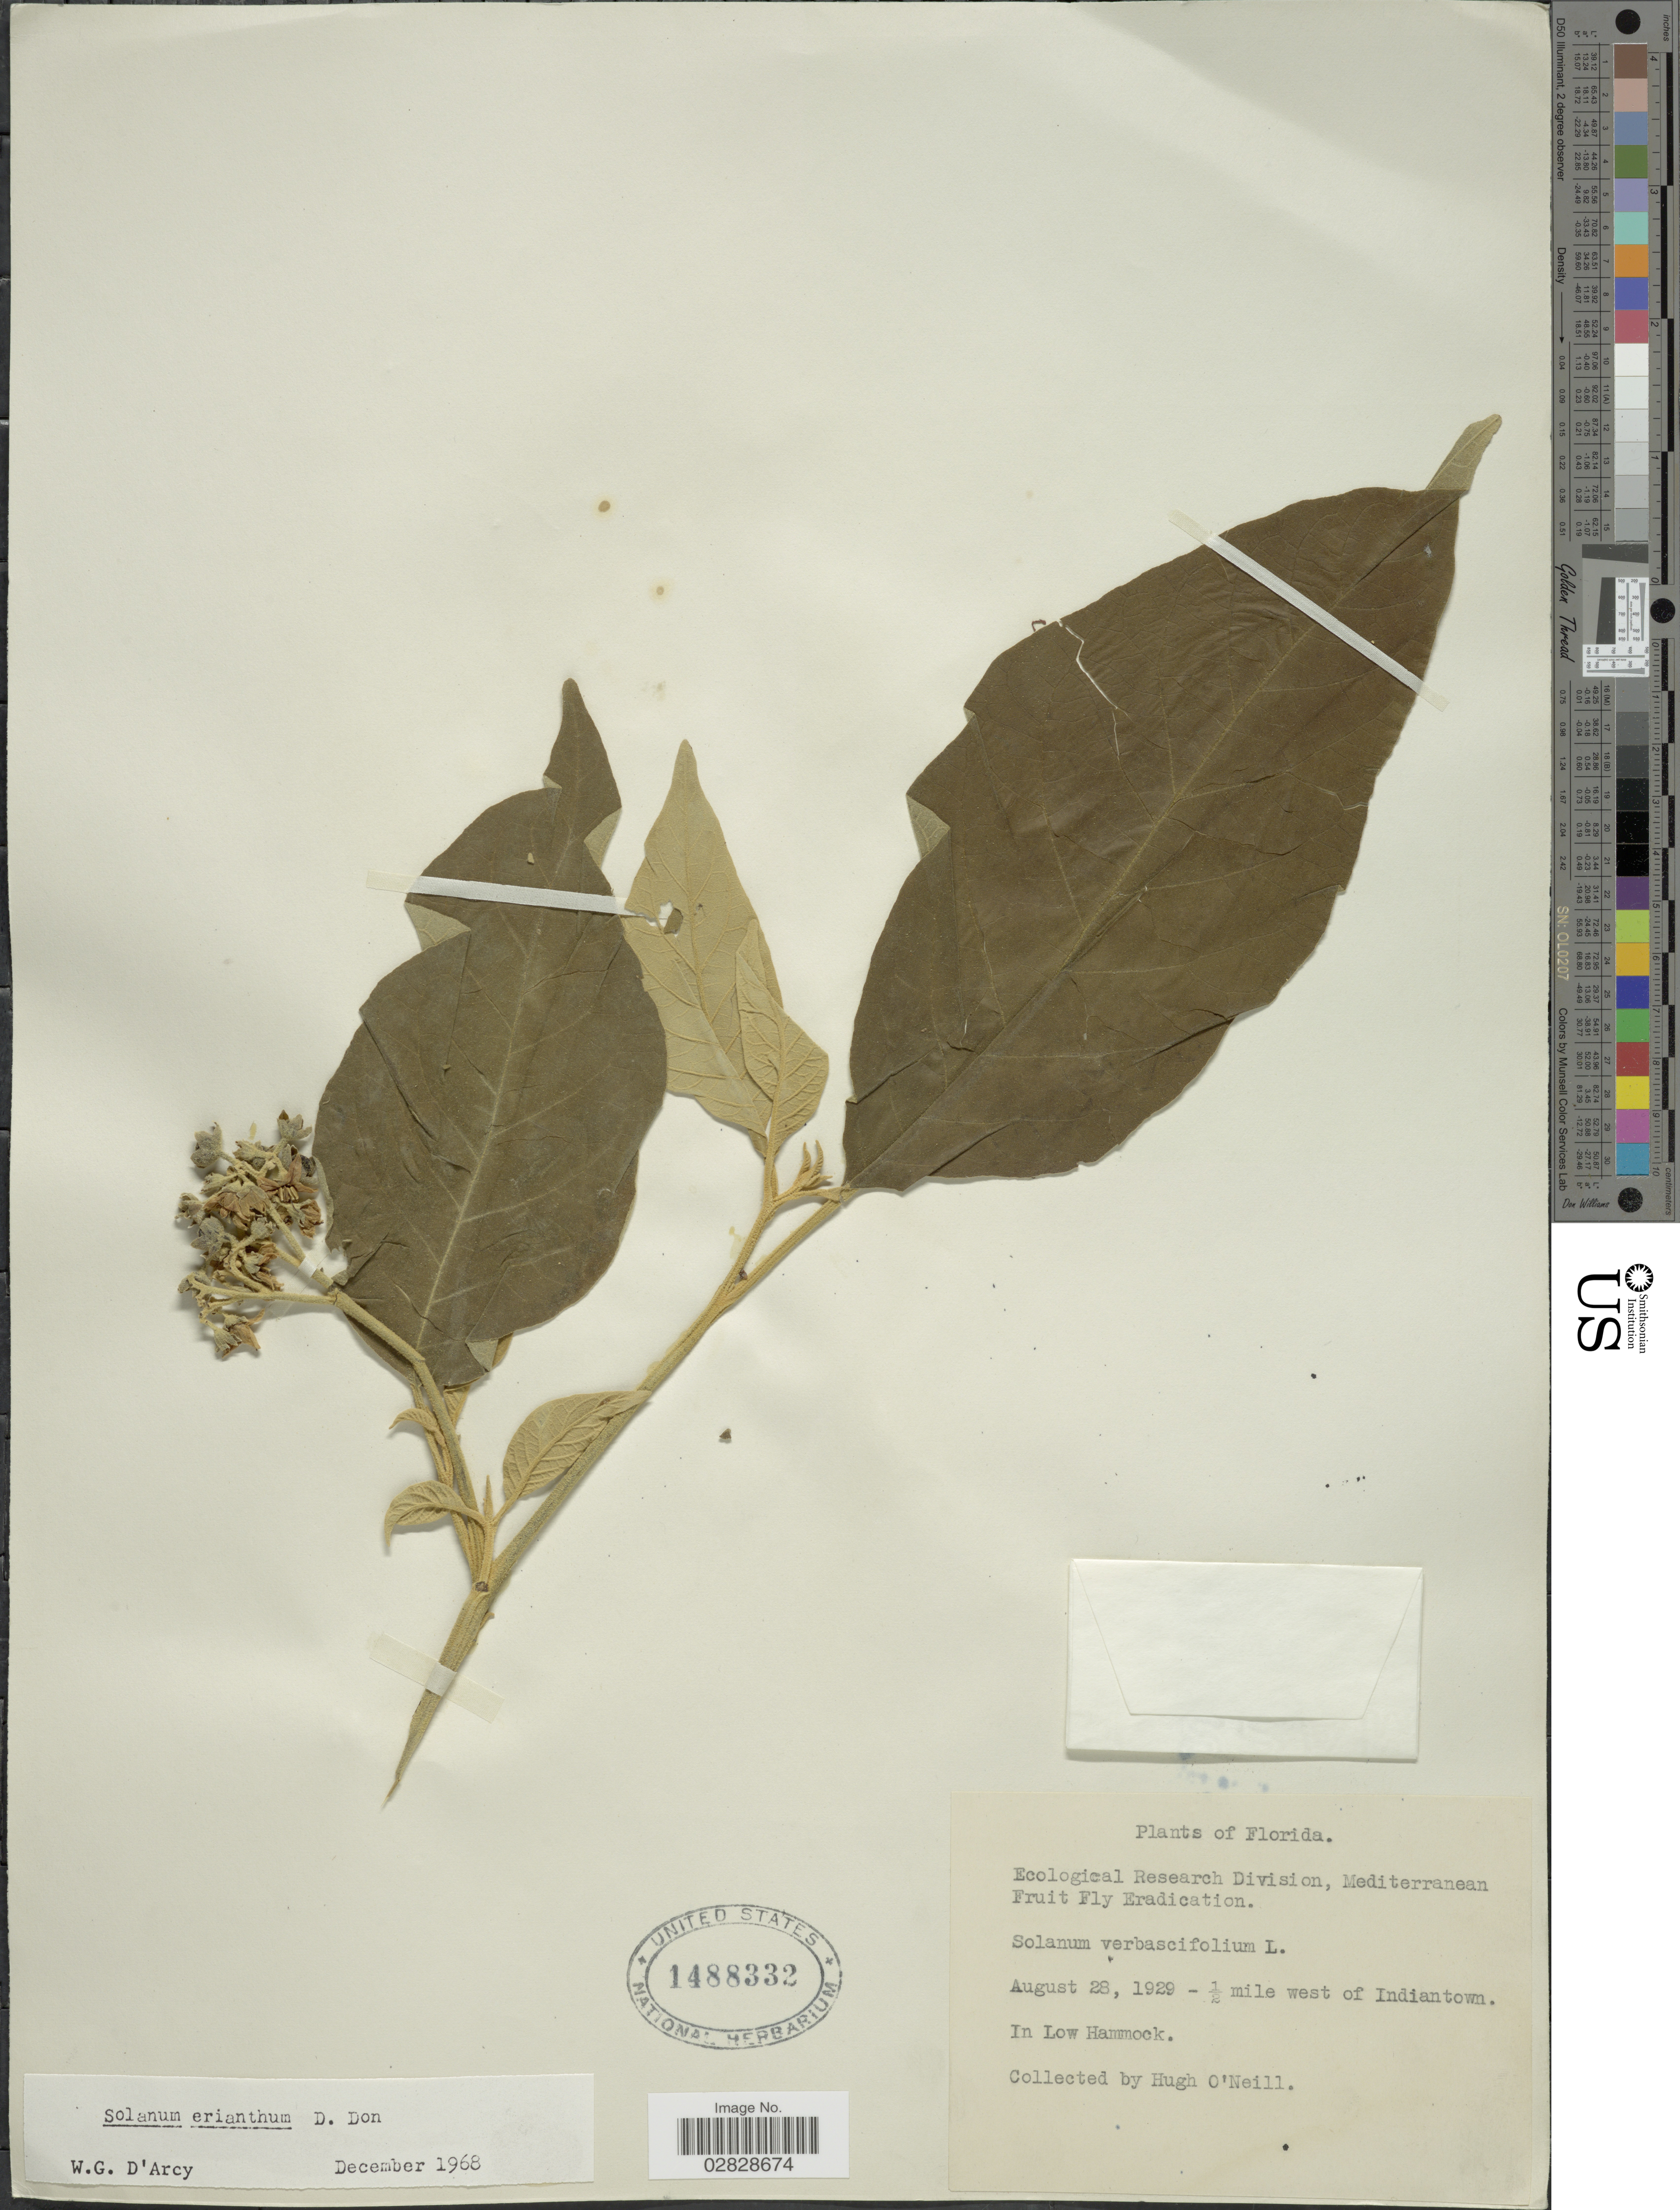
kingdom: Plantae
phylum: Tracheophyta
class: Magnoliopsida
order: Solanales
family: Solanaceae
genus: Solanum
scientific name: Solanum erianthum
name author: D. Don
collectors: H. O'Neill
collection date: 1929-08-28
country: United States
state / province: Florida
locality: ½ mile west of Indiantown. In Low Hammock.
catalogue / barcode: US 1488332